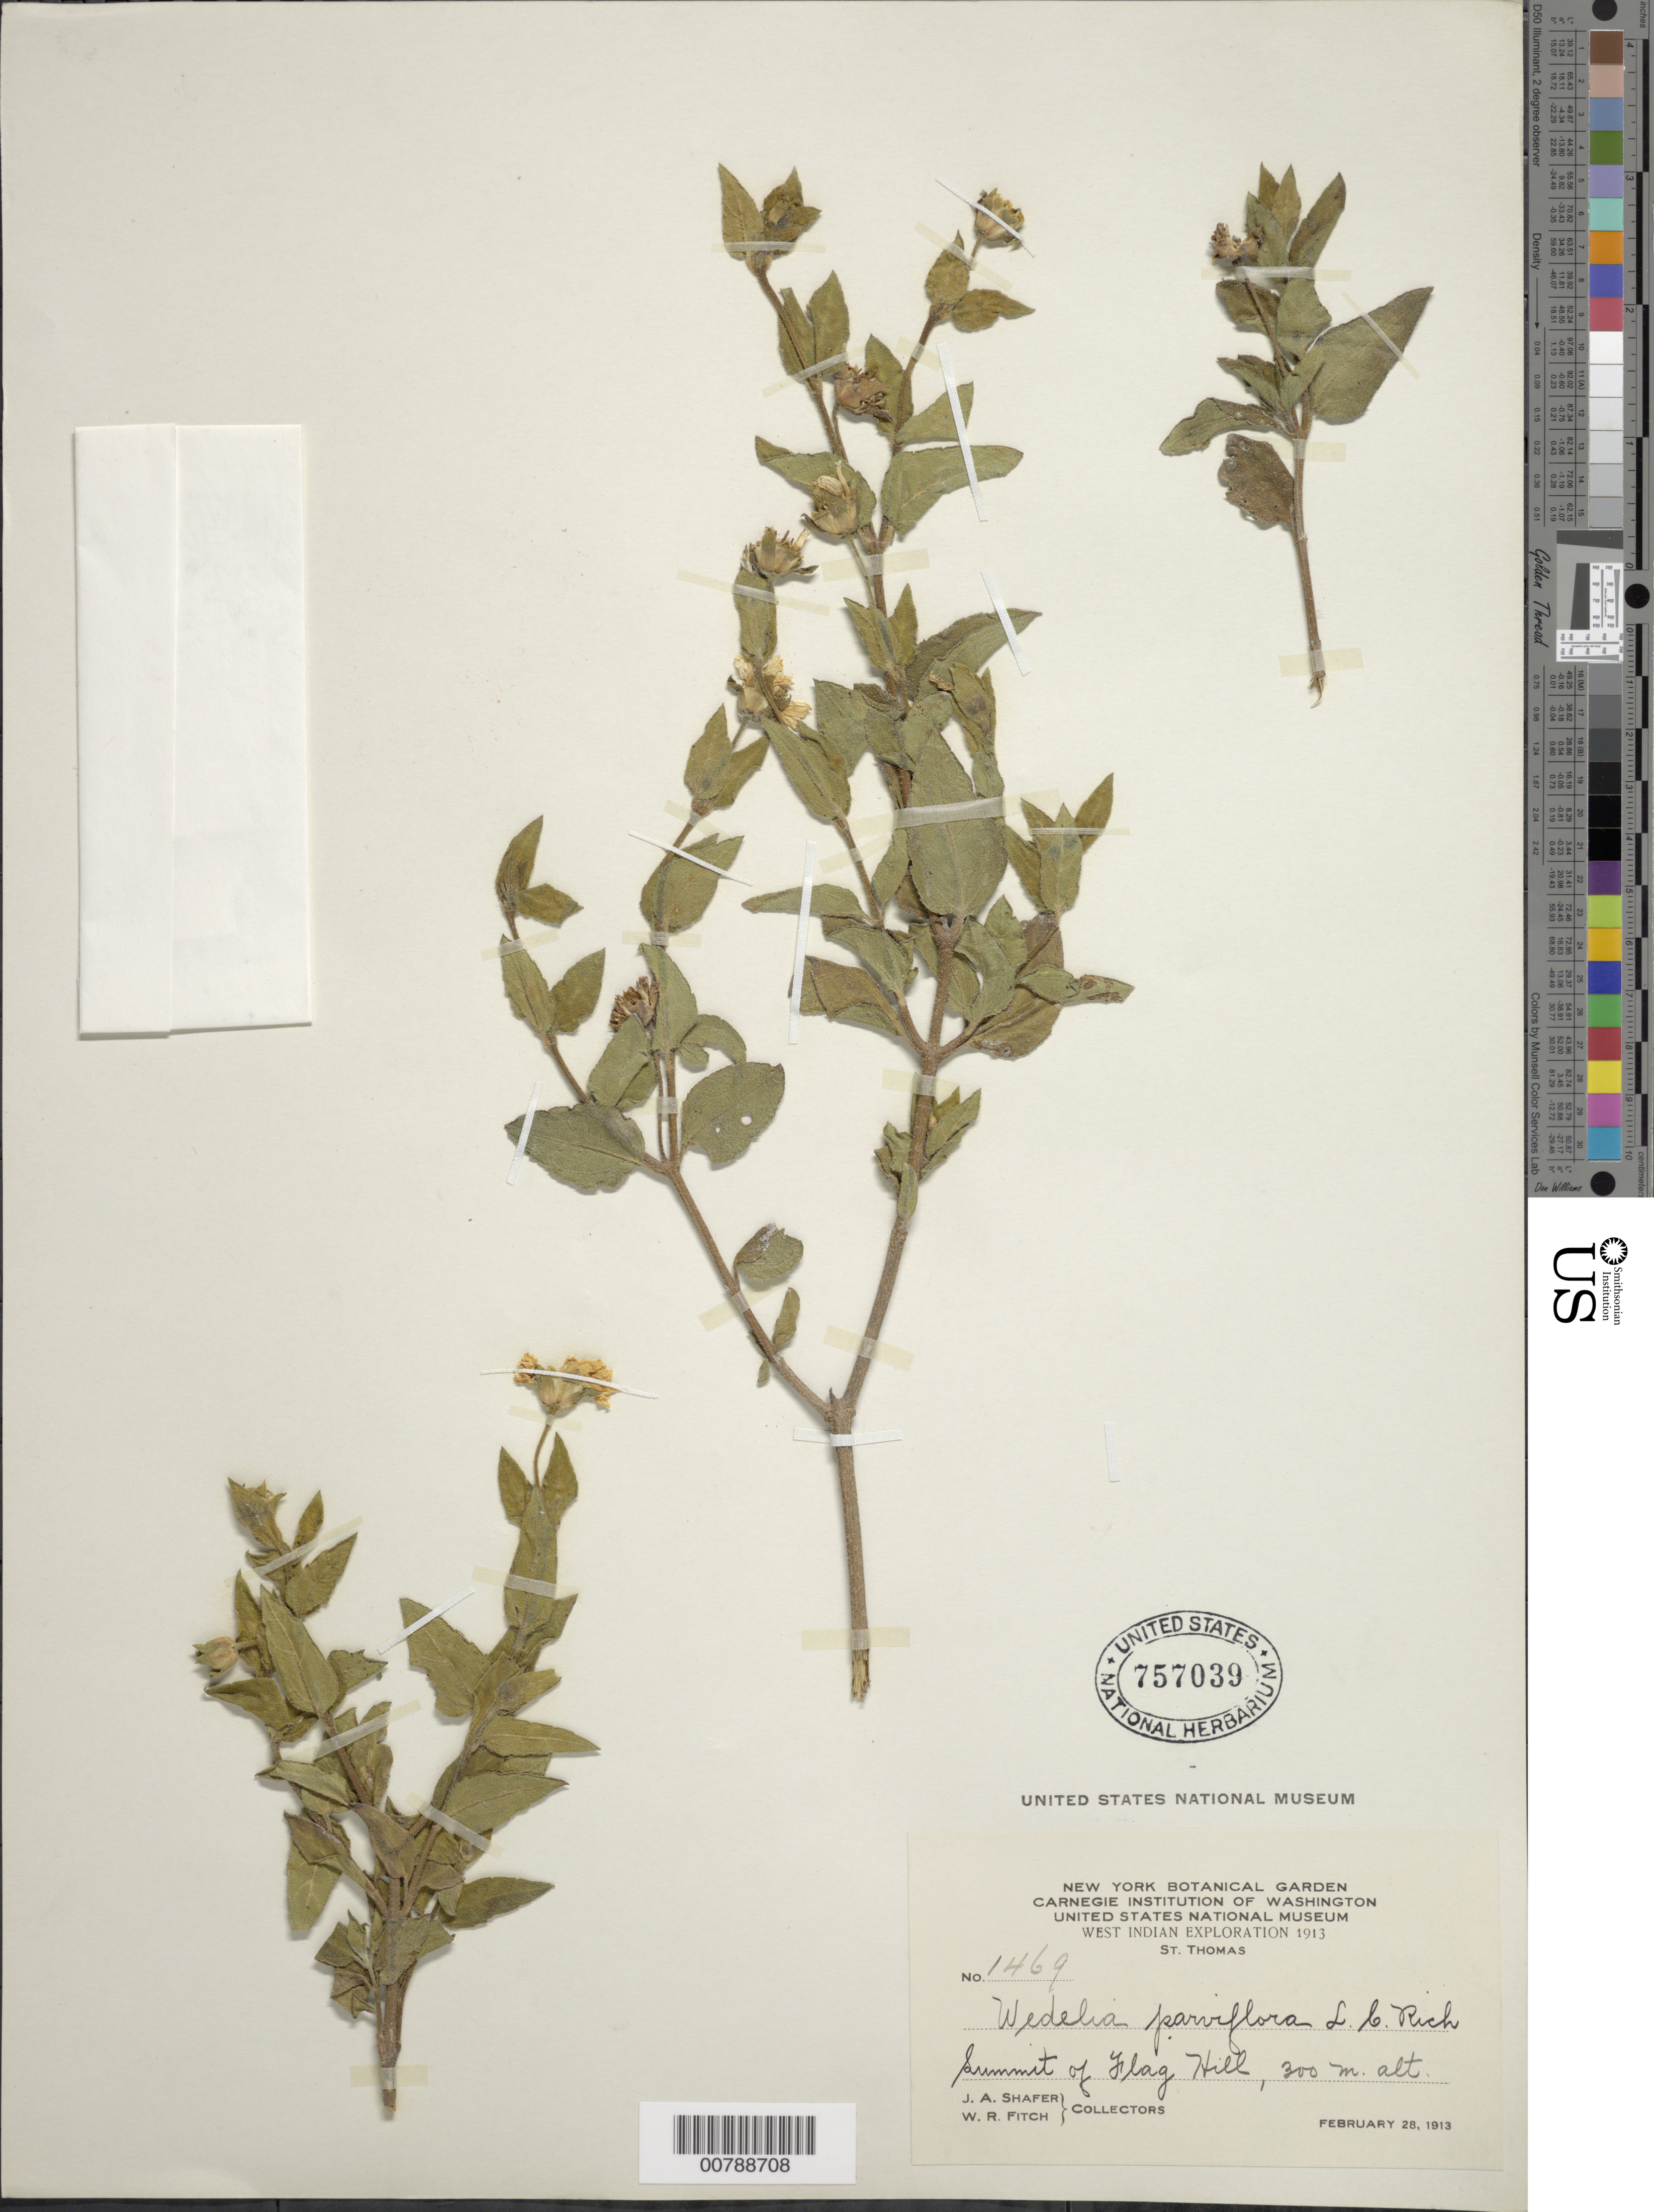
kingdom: Plantae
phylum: Tracheophyta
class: Magnoliopsida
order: Asterales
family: Asteraceae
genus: Wedelia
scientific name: Wedelia calycina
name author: Rich.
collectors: J. A. Shafer & W. R. Fitch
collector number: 1469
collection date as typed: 28 Feb 1913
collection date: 1913-02-28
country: U.S. Virgin Islands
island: St. Thomas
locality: Summit of Flag Hill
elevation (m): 300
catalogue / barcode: US 757039